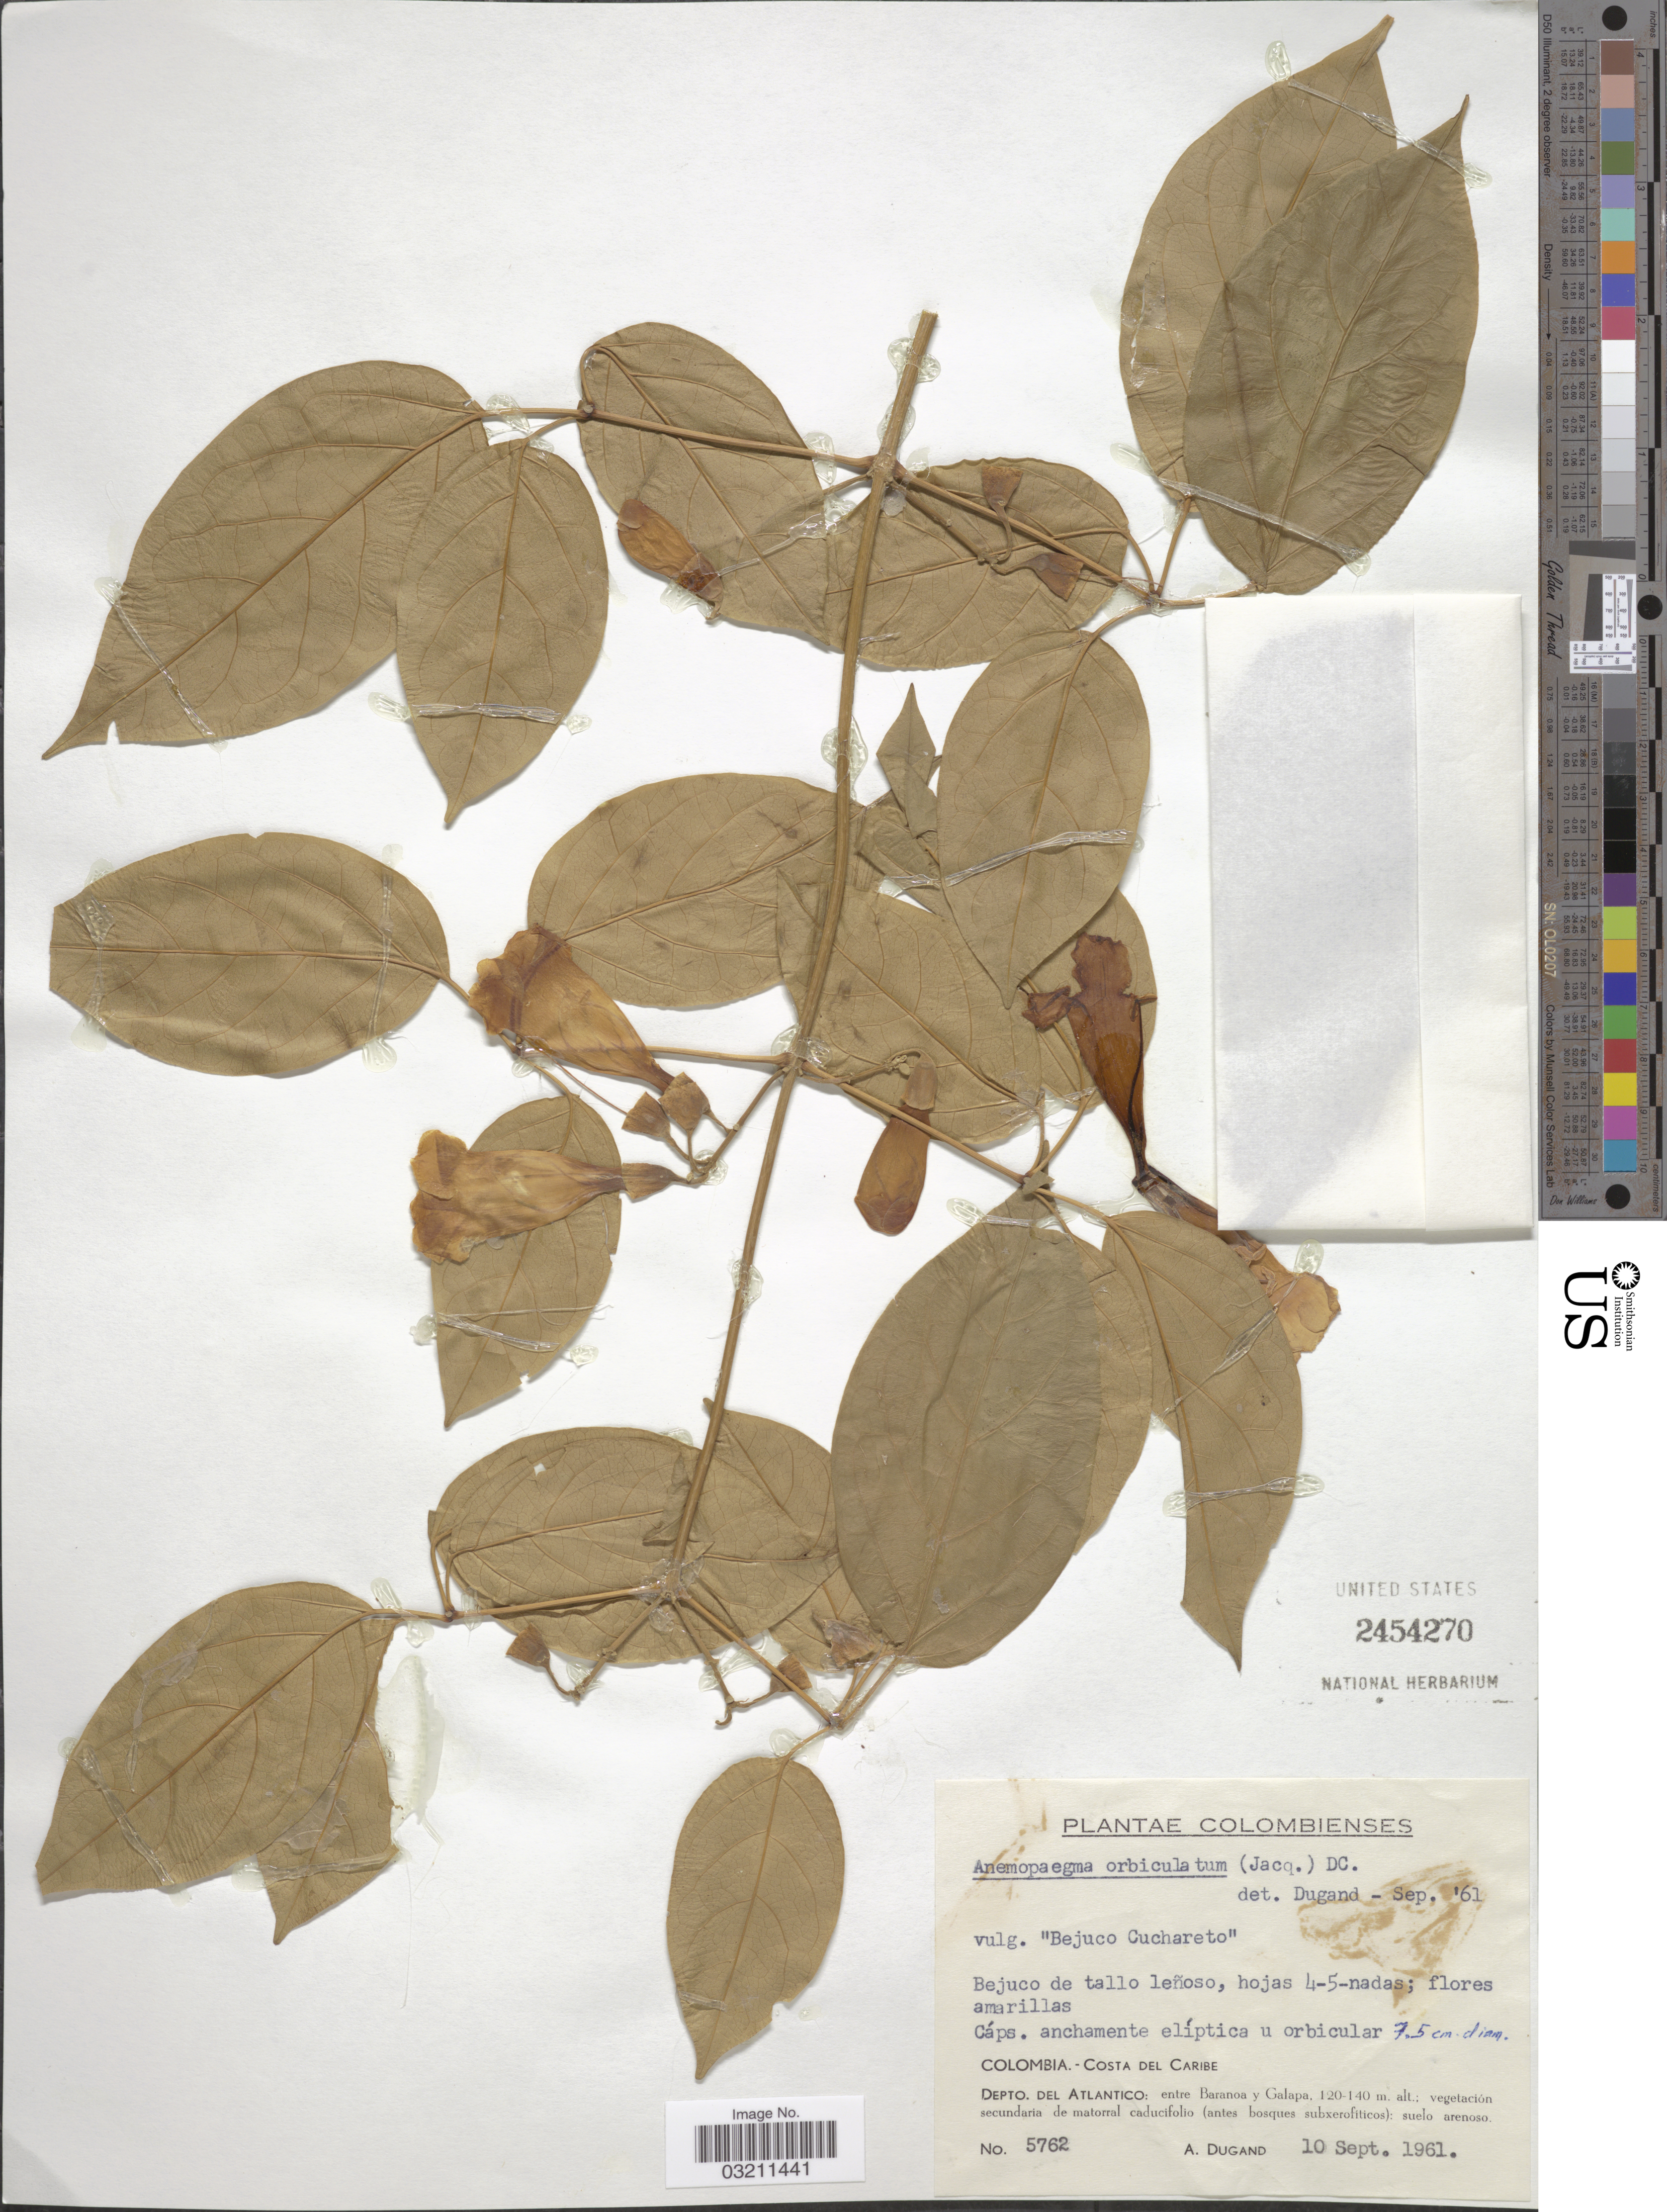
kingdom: Plantae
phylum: Tracheophyta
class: Magnoliopsida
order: Lamiales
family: Bignoniaceae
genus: Amphilophium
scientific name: Amphilophium orbiculatum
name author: (Jacq.) DC.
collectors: A. Dugand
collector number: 5762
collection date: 1961-09-10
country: Colombia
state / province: Atlántico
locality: Costa del Caribe. Depto. del Atlantico: entre Baranoa y Galapa.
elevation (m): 120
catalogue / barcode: US 2454270